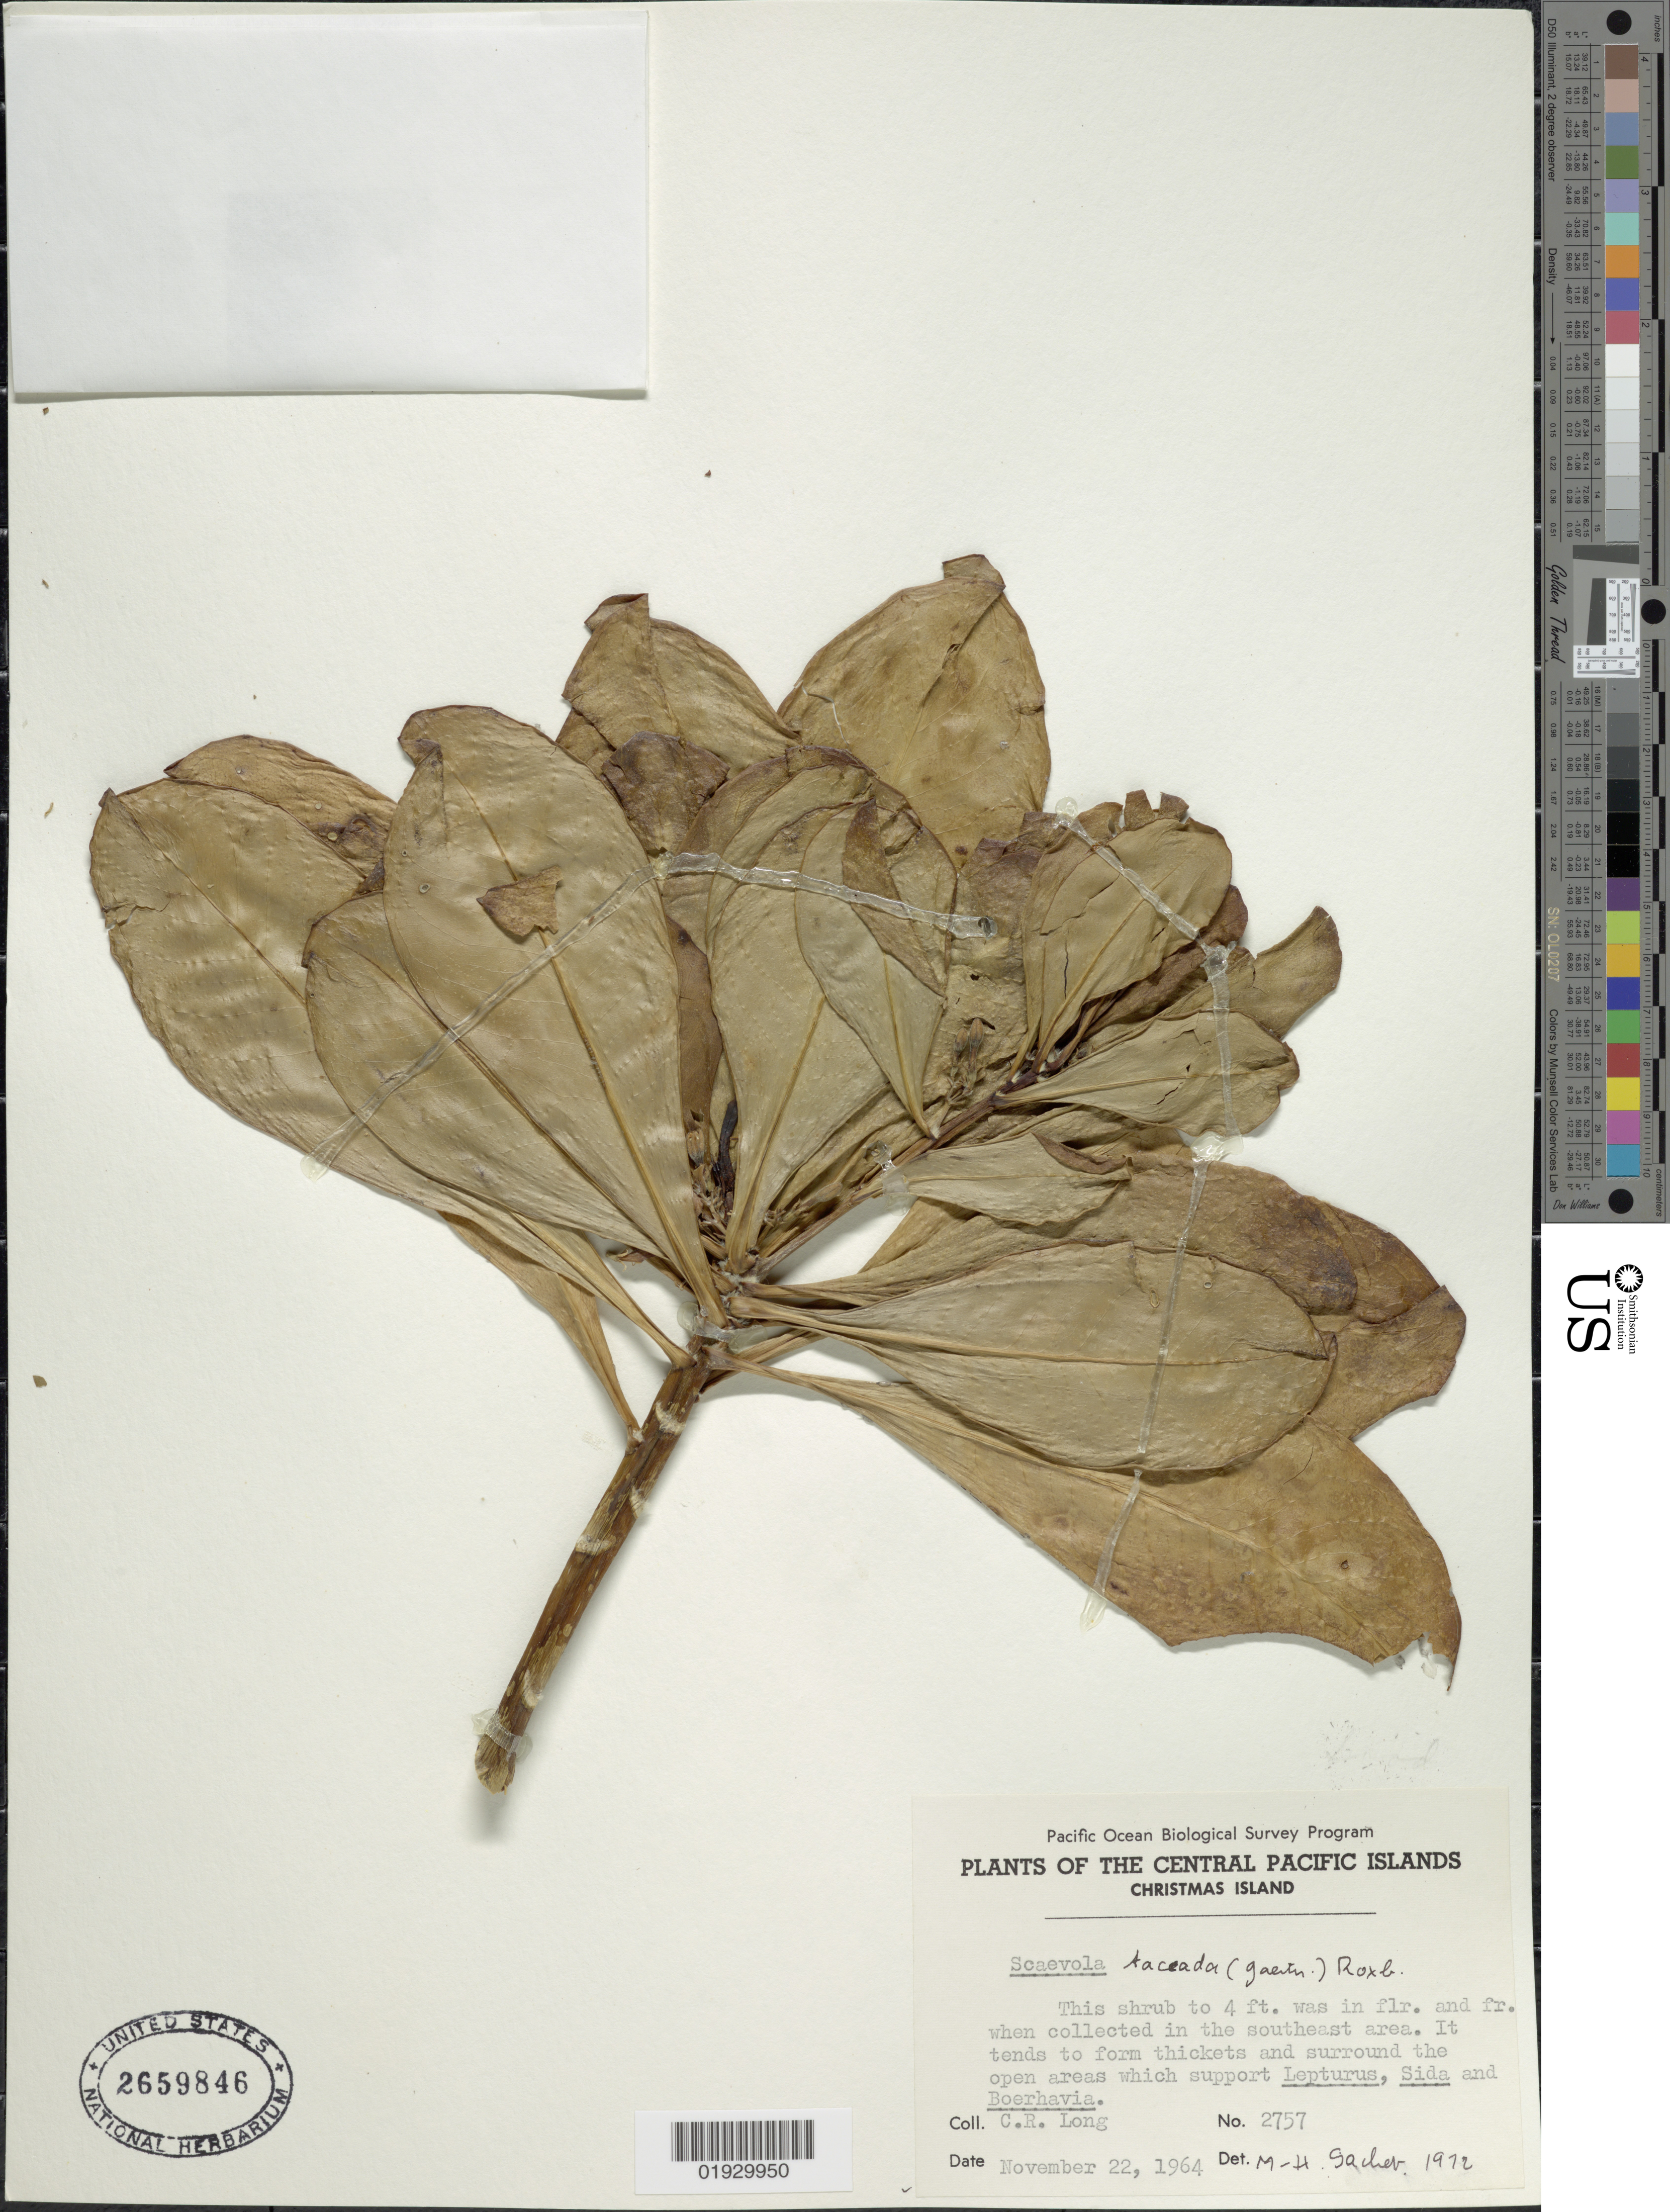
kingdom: Plantae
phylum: Tracheophyta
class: Magnoliopsida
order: Asterales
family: Goodeniaceae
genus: Scaevola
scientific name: Scaevola taccada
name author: (Gaertn.) Roxb.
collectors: C. R. Long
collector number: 2757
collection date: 1964-11-22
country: Australia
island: Christmas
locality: Central Pacific Islands. Christmas Island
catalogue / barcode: US 2659846